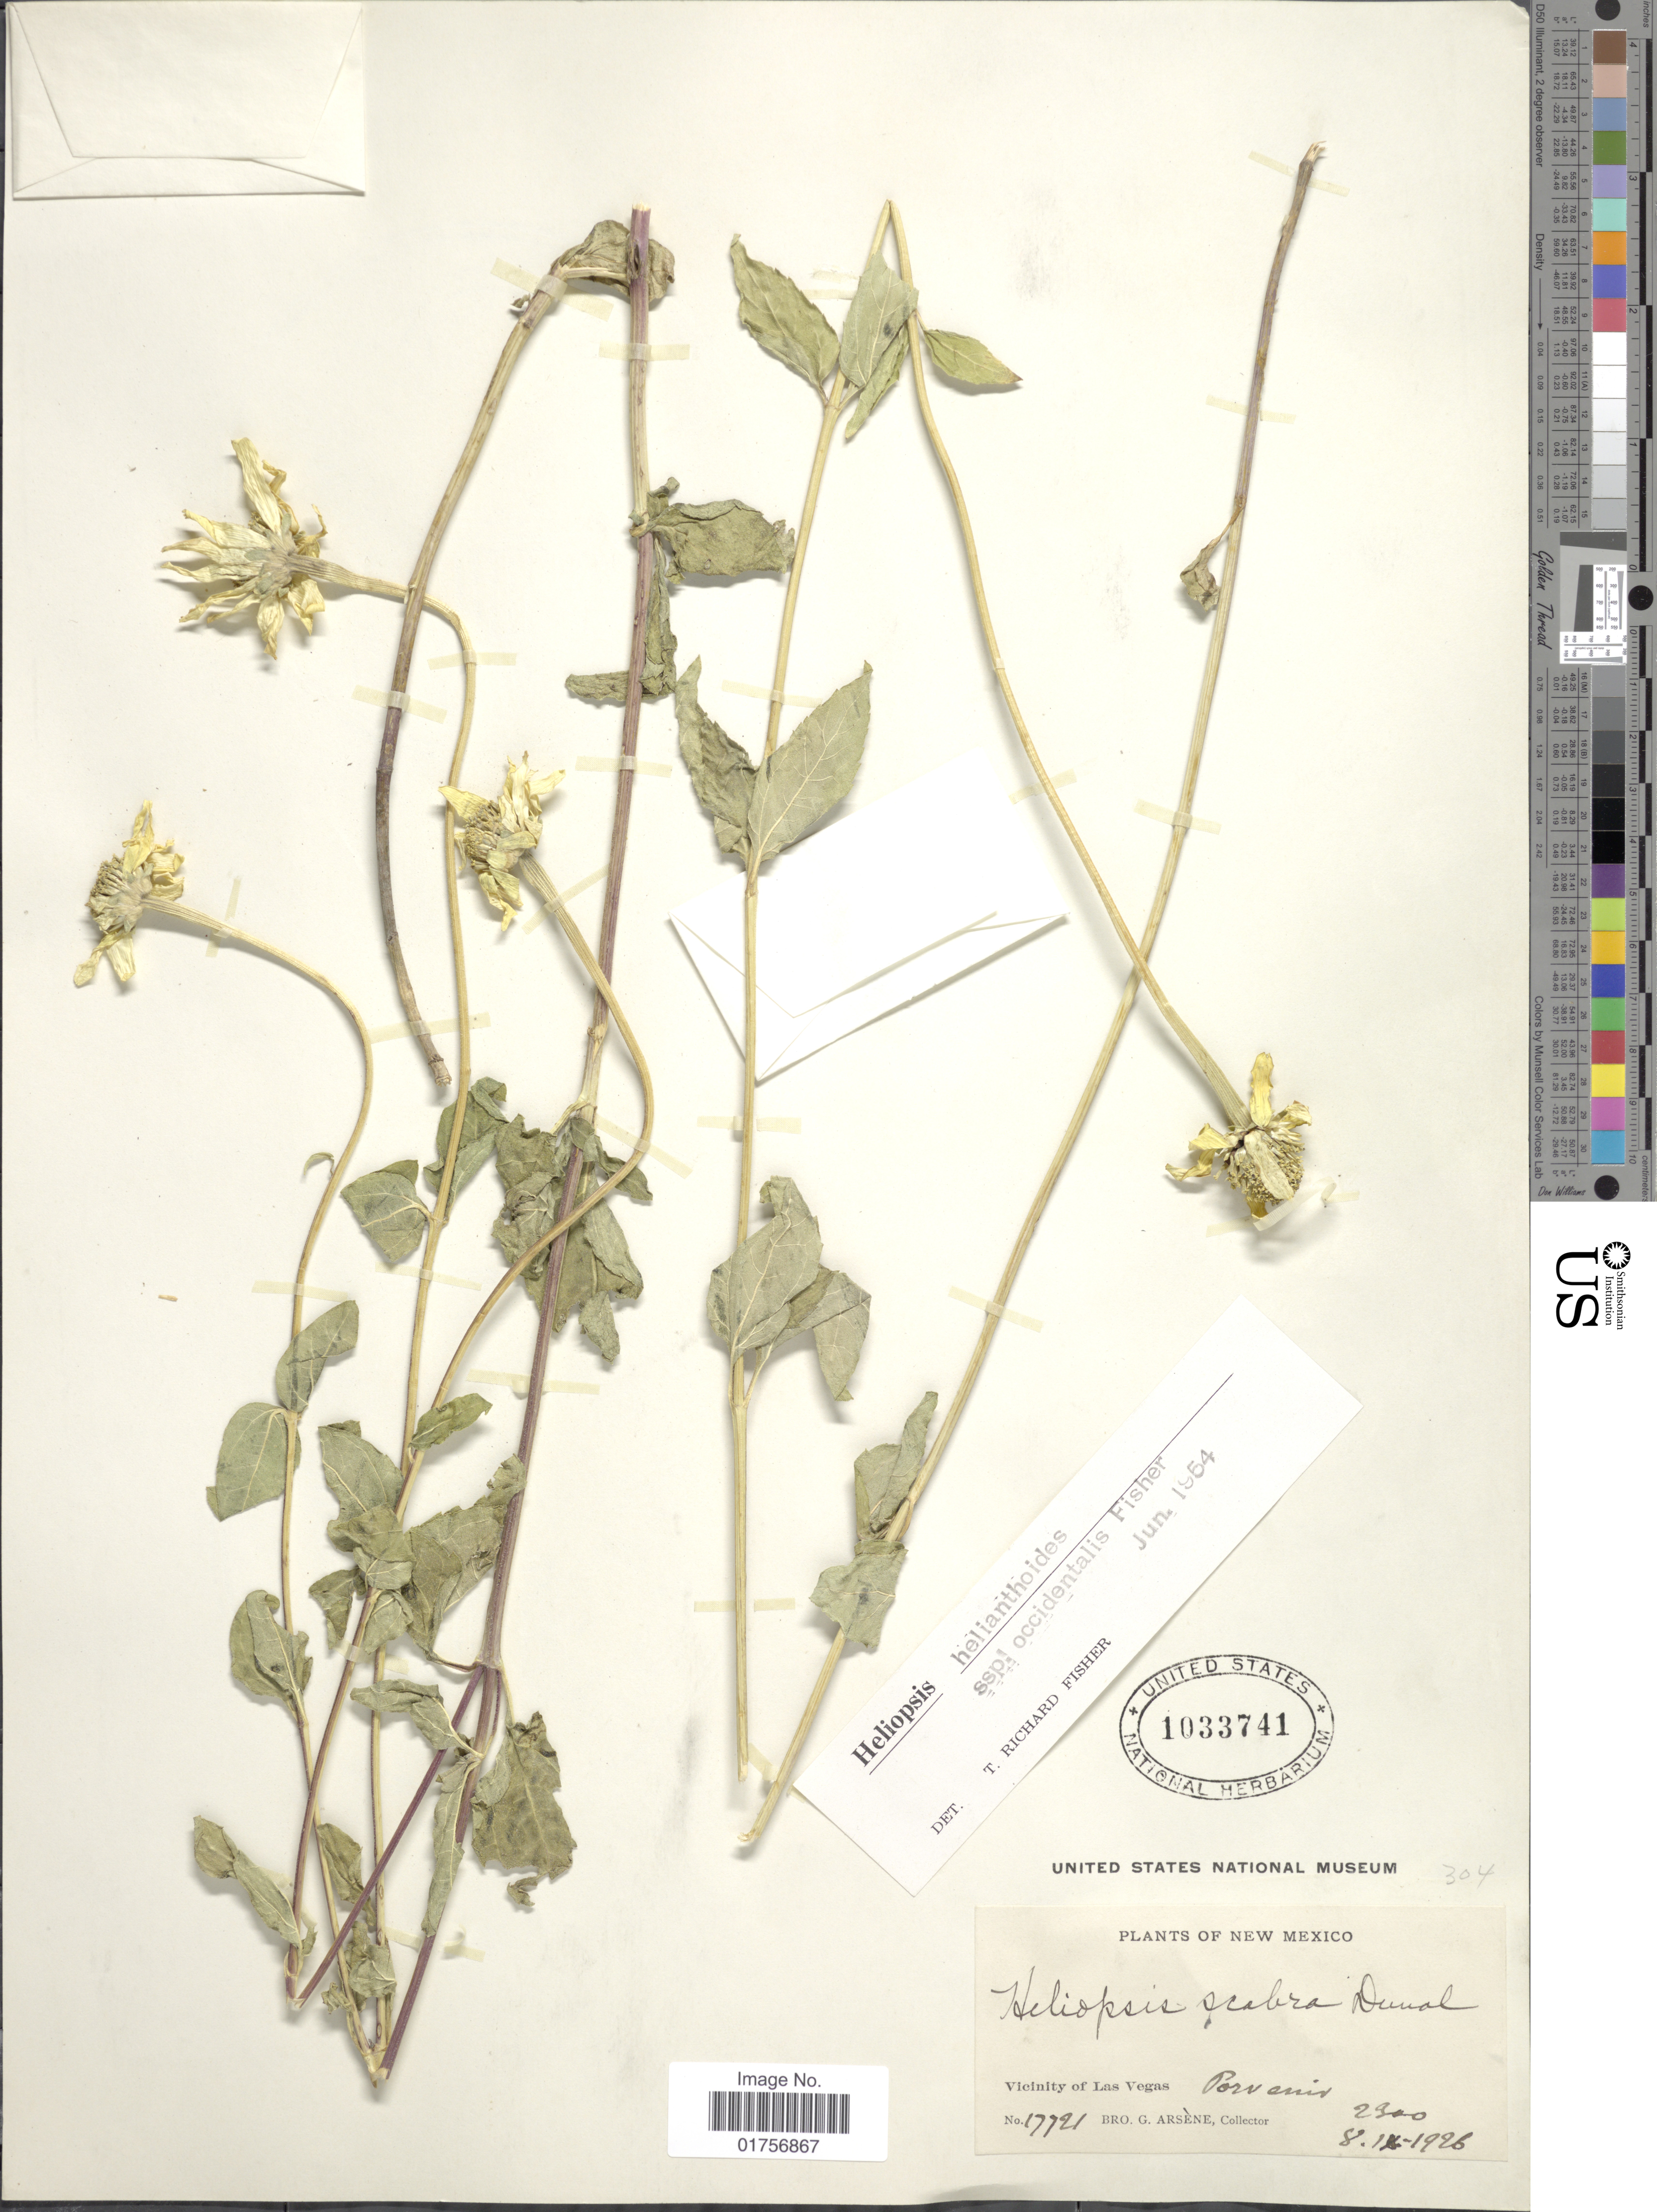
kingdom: Plantae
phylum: Tracheophyta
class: Magnoliopsida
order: Asterales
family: Asteraceae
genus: Heliopsis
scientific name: Heliopsis helianthoides subsp. occidentalis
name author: T.R. Fisher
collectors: Bro. G. Arsène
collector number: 17721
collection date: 1926-09-08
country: United States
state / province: New Mexico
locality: Vicinity of Las Vegas, Poreniv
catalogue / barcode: US 1033741